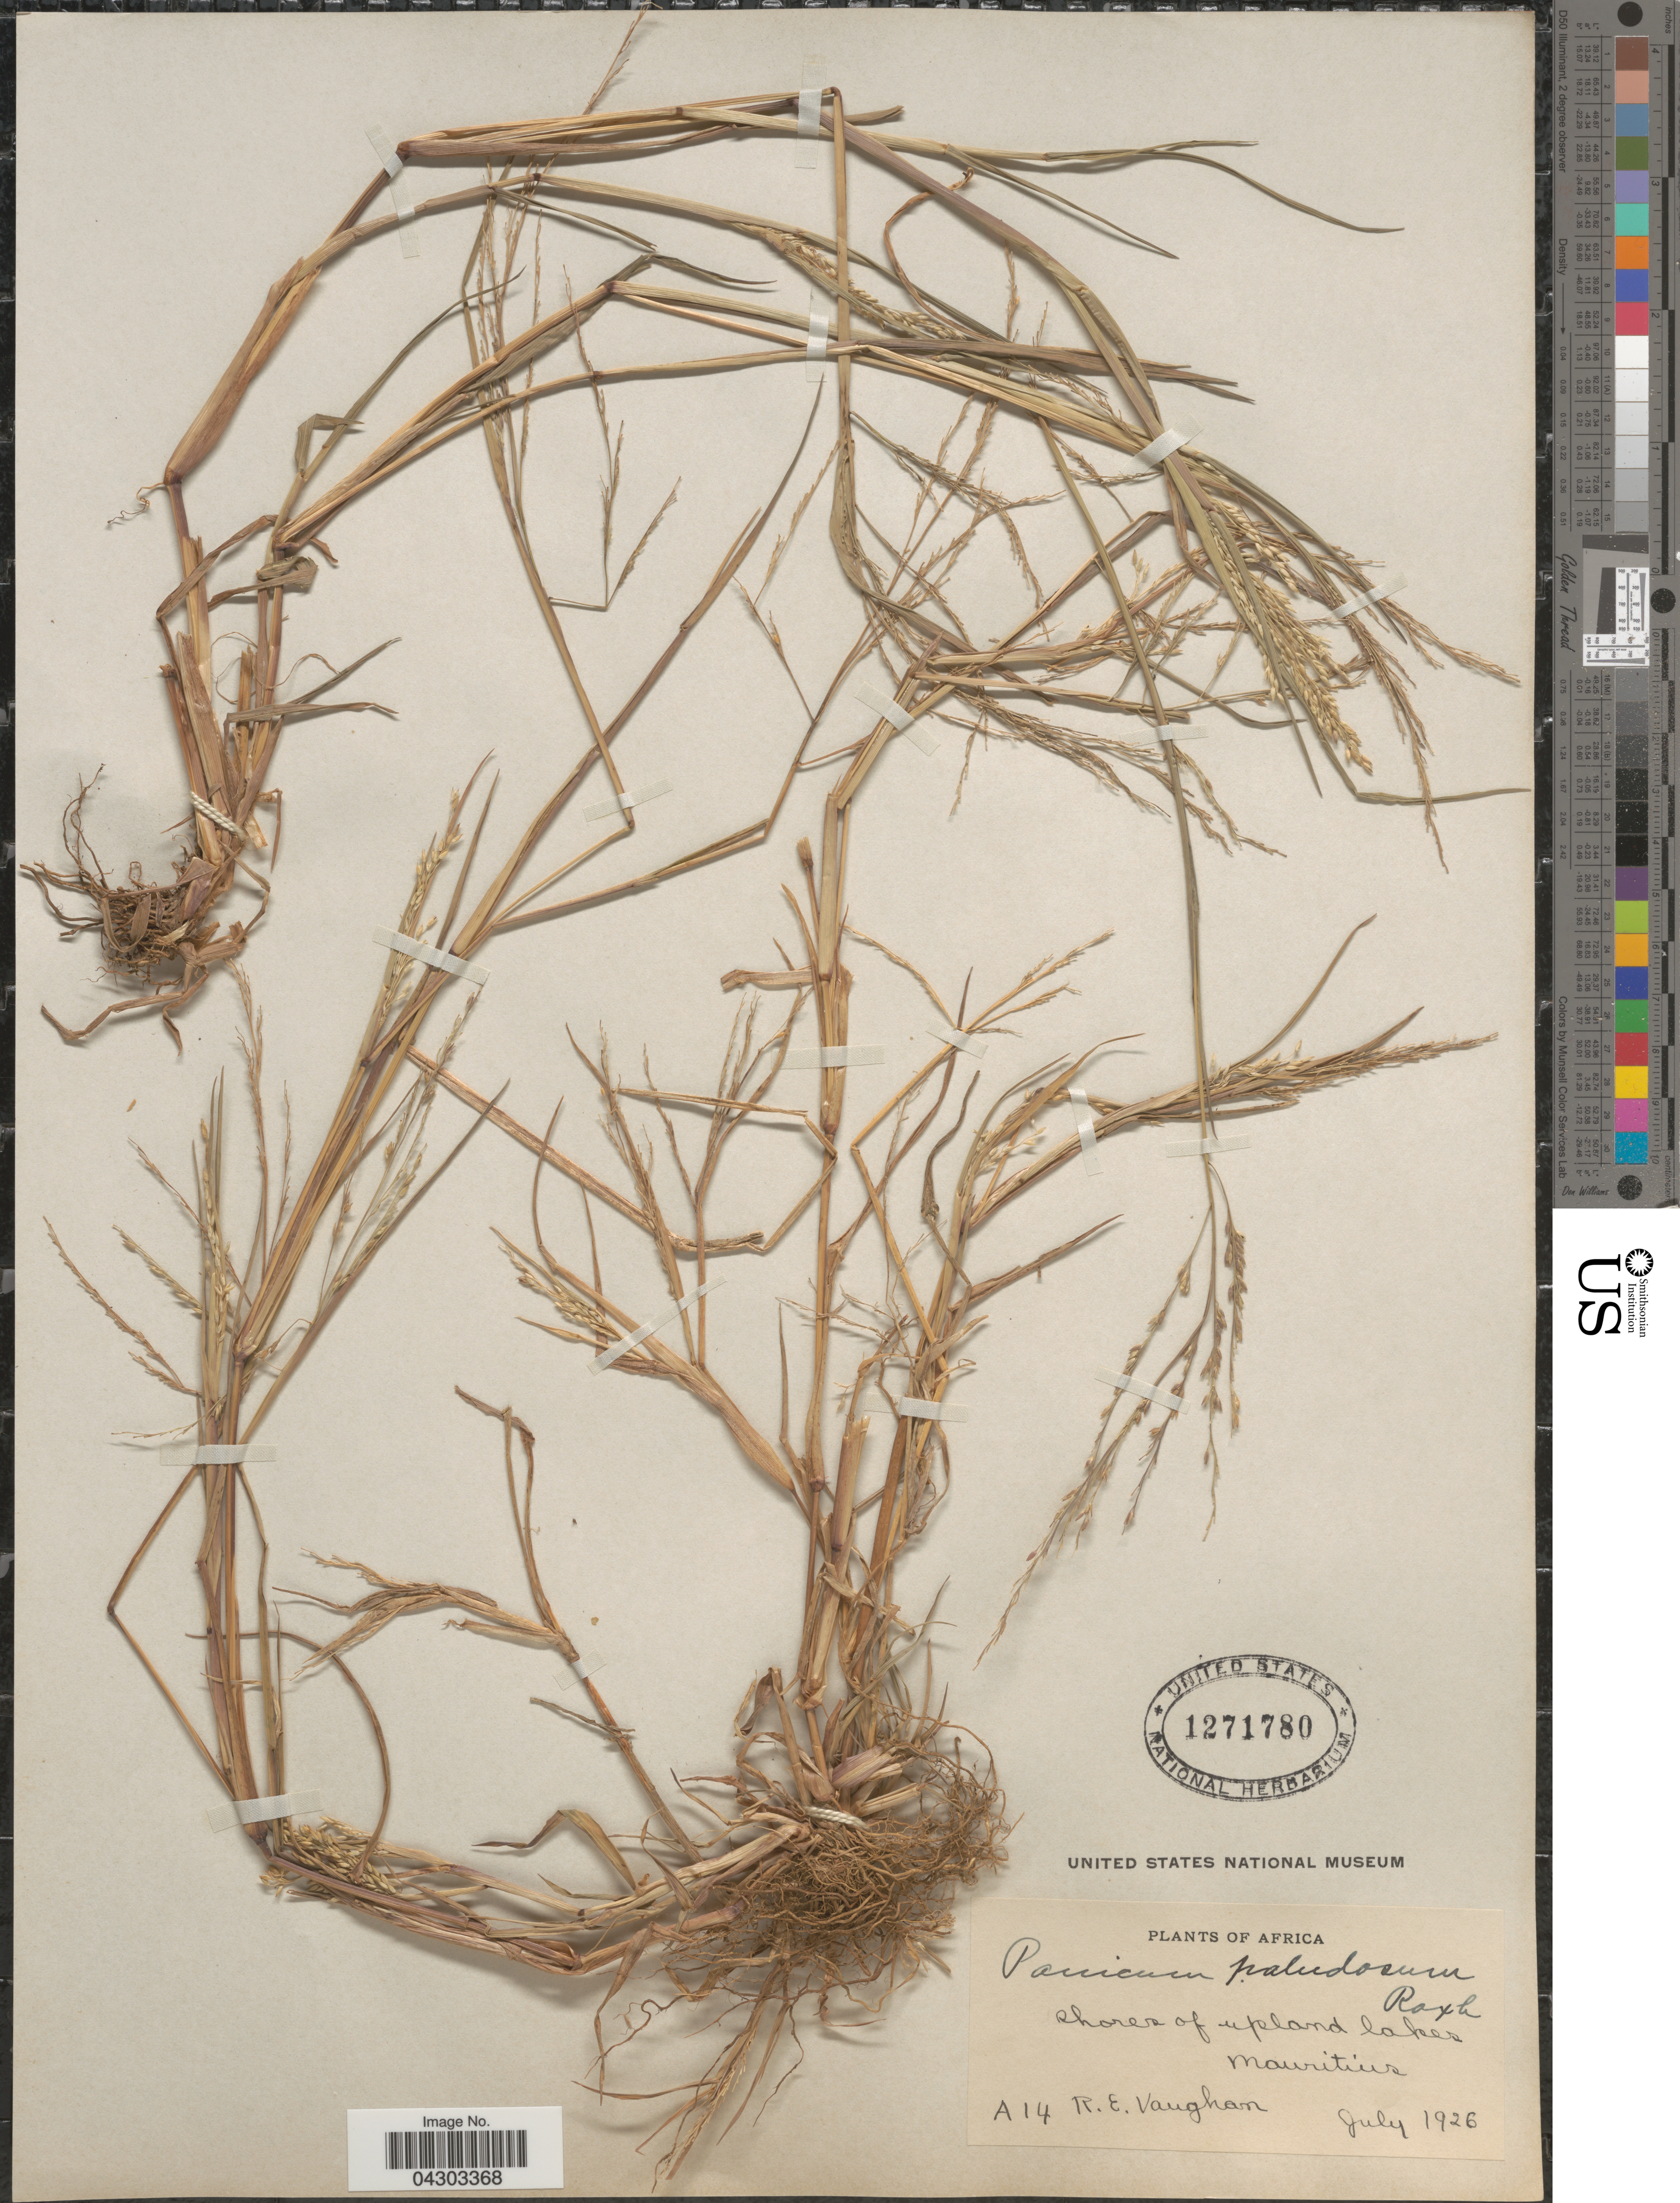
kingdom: Plantae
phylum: Tracheophyta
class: Liliopsida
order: Poales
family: Poaceae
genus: Panicum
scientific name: Panicum antidotale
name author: Retz.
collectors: R. Vaughan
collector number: A14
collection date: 1926-07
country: Mauritius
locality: Shores of upland lakes. Mauritius.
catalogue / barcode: US 1271780